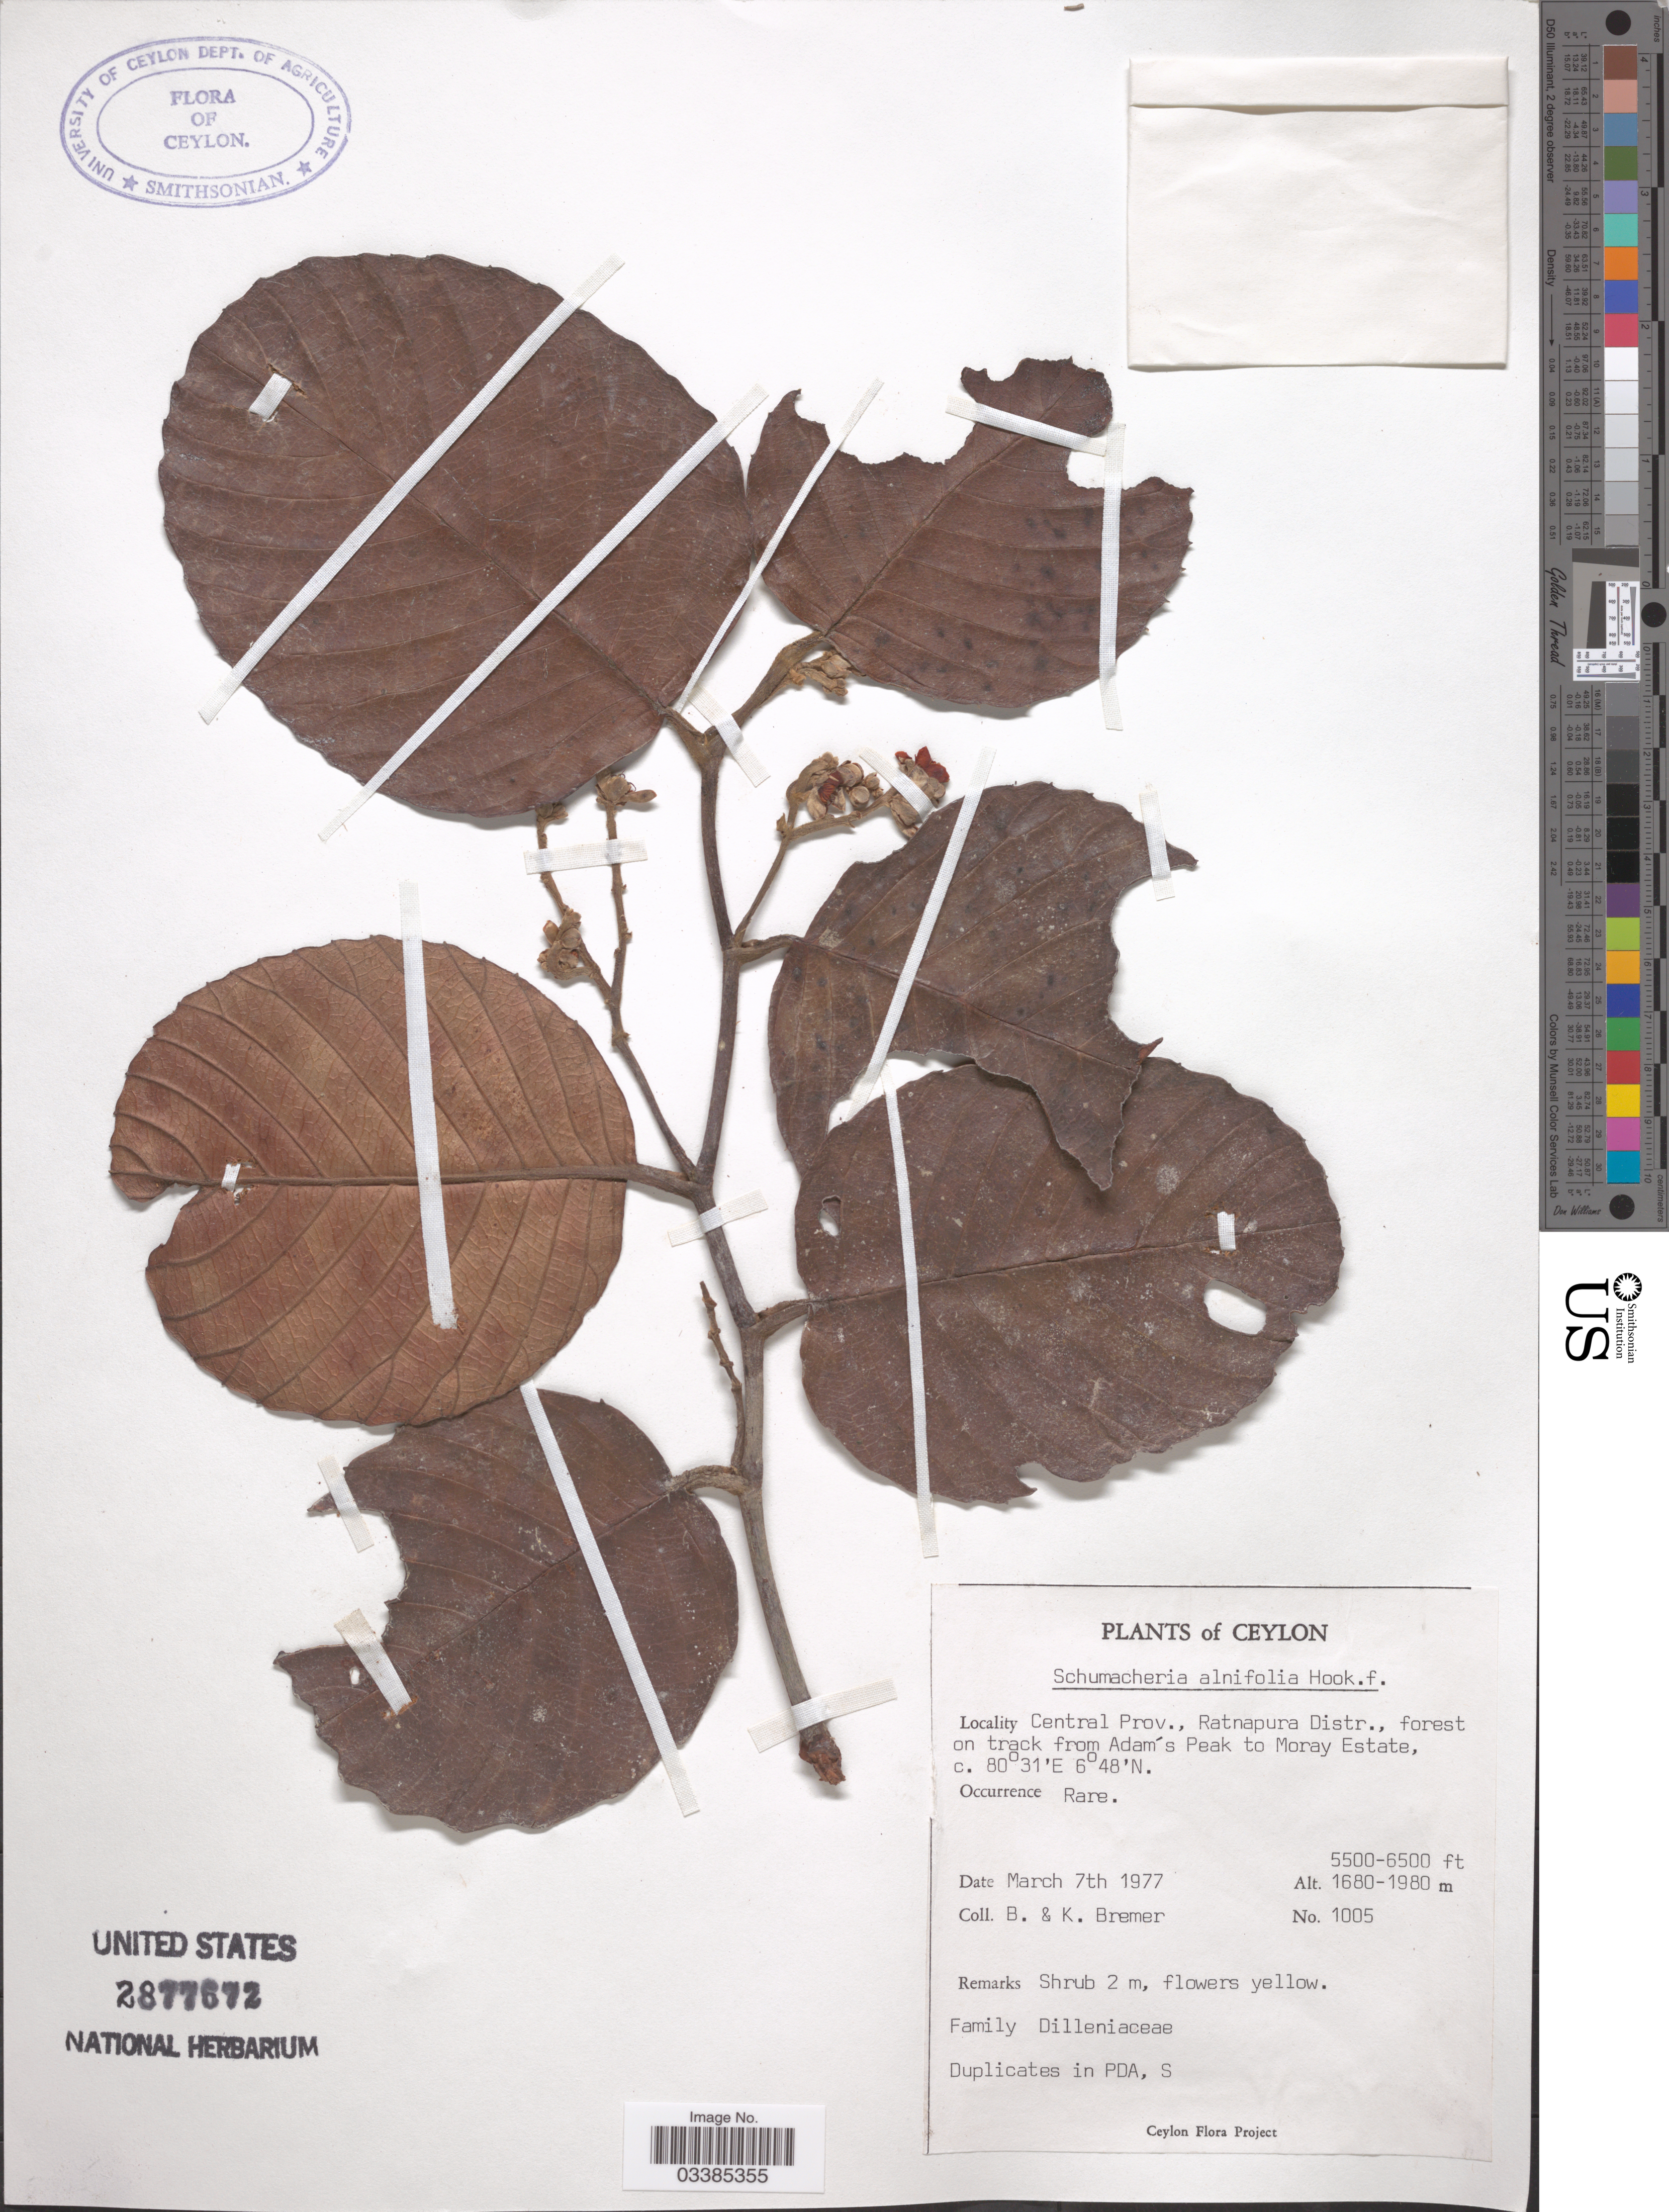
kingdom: Plantae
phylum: Tracheophyta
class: Magnoliopsida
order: Dilleniales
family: Dilleniaceae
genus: Schumacheria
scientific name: Schumacheria alnifolia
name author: Hook. f. & Thomson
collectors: B. Bremer & K. Bremer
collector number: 1005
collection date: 1977-03-07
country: Sri Lanka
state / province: Central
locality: Ceylon. Ratnapura Distr., forest on track from Adam's Peak to Moray Estate.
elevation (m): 1676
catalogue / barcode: US 2877672